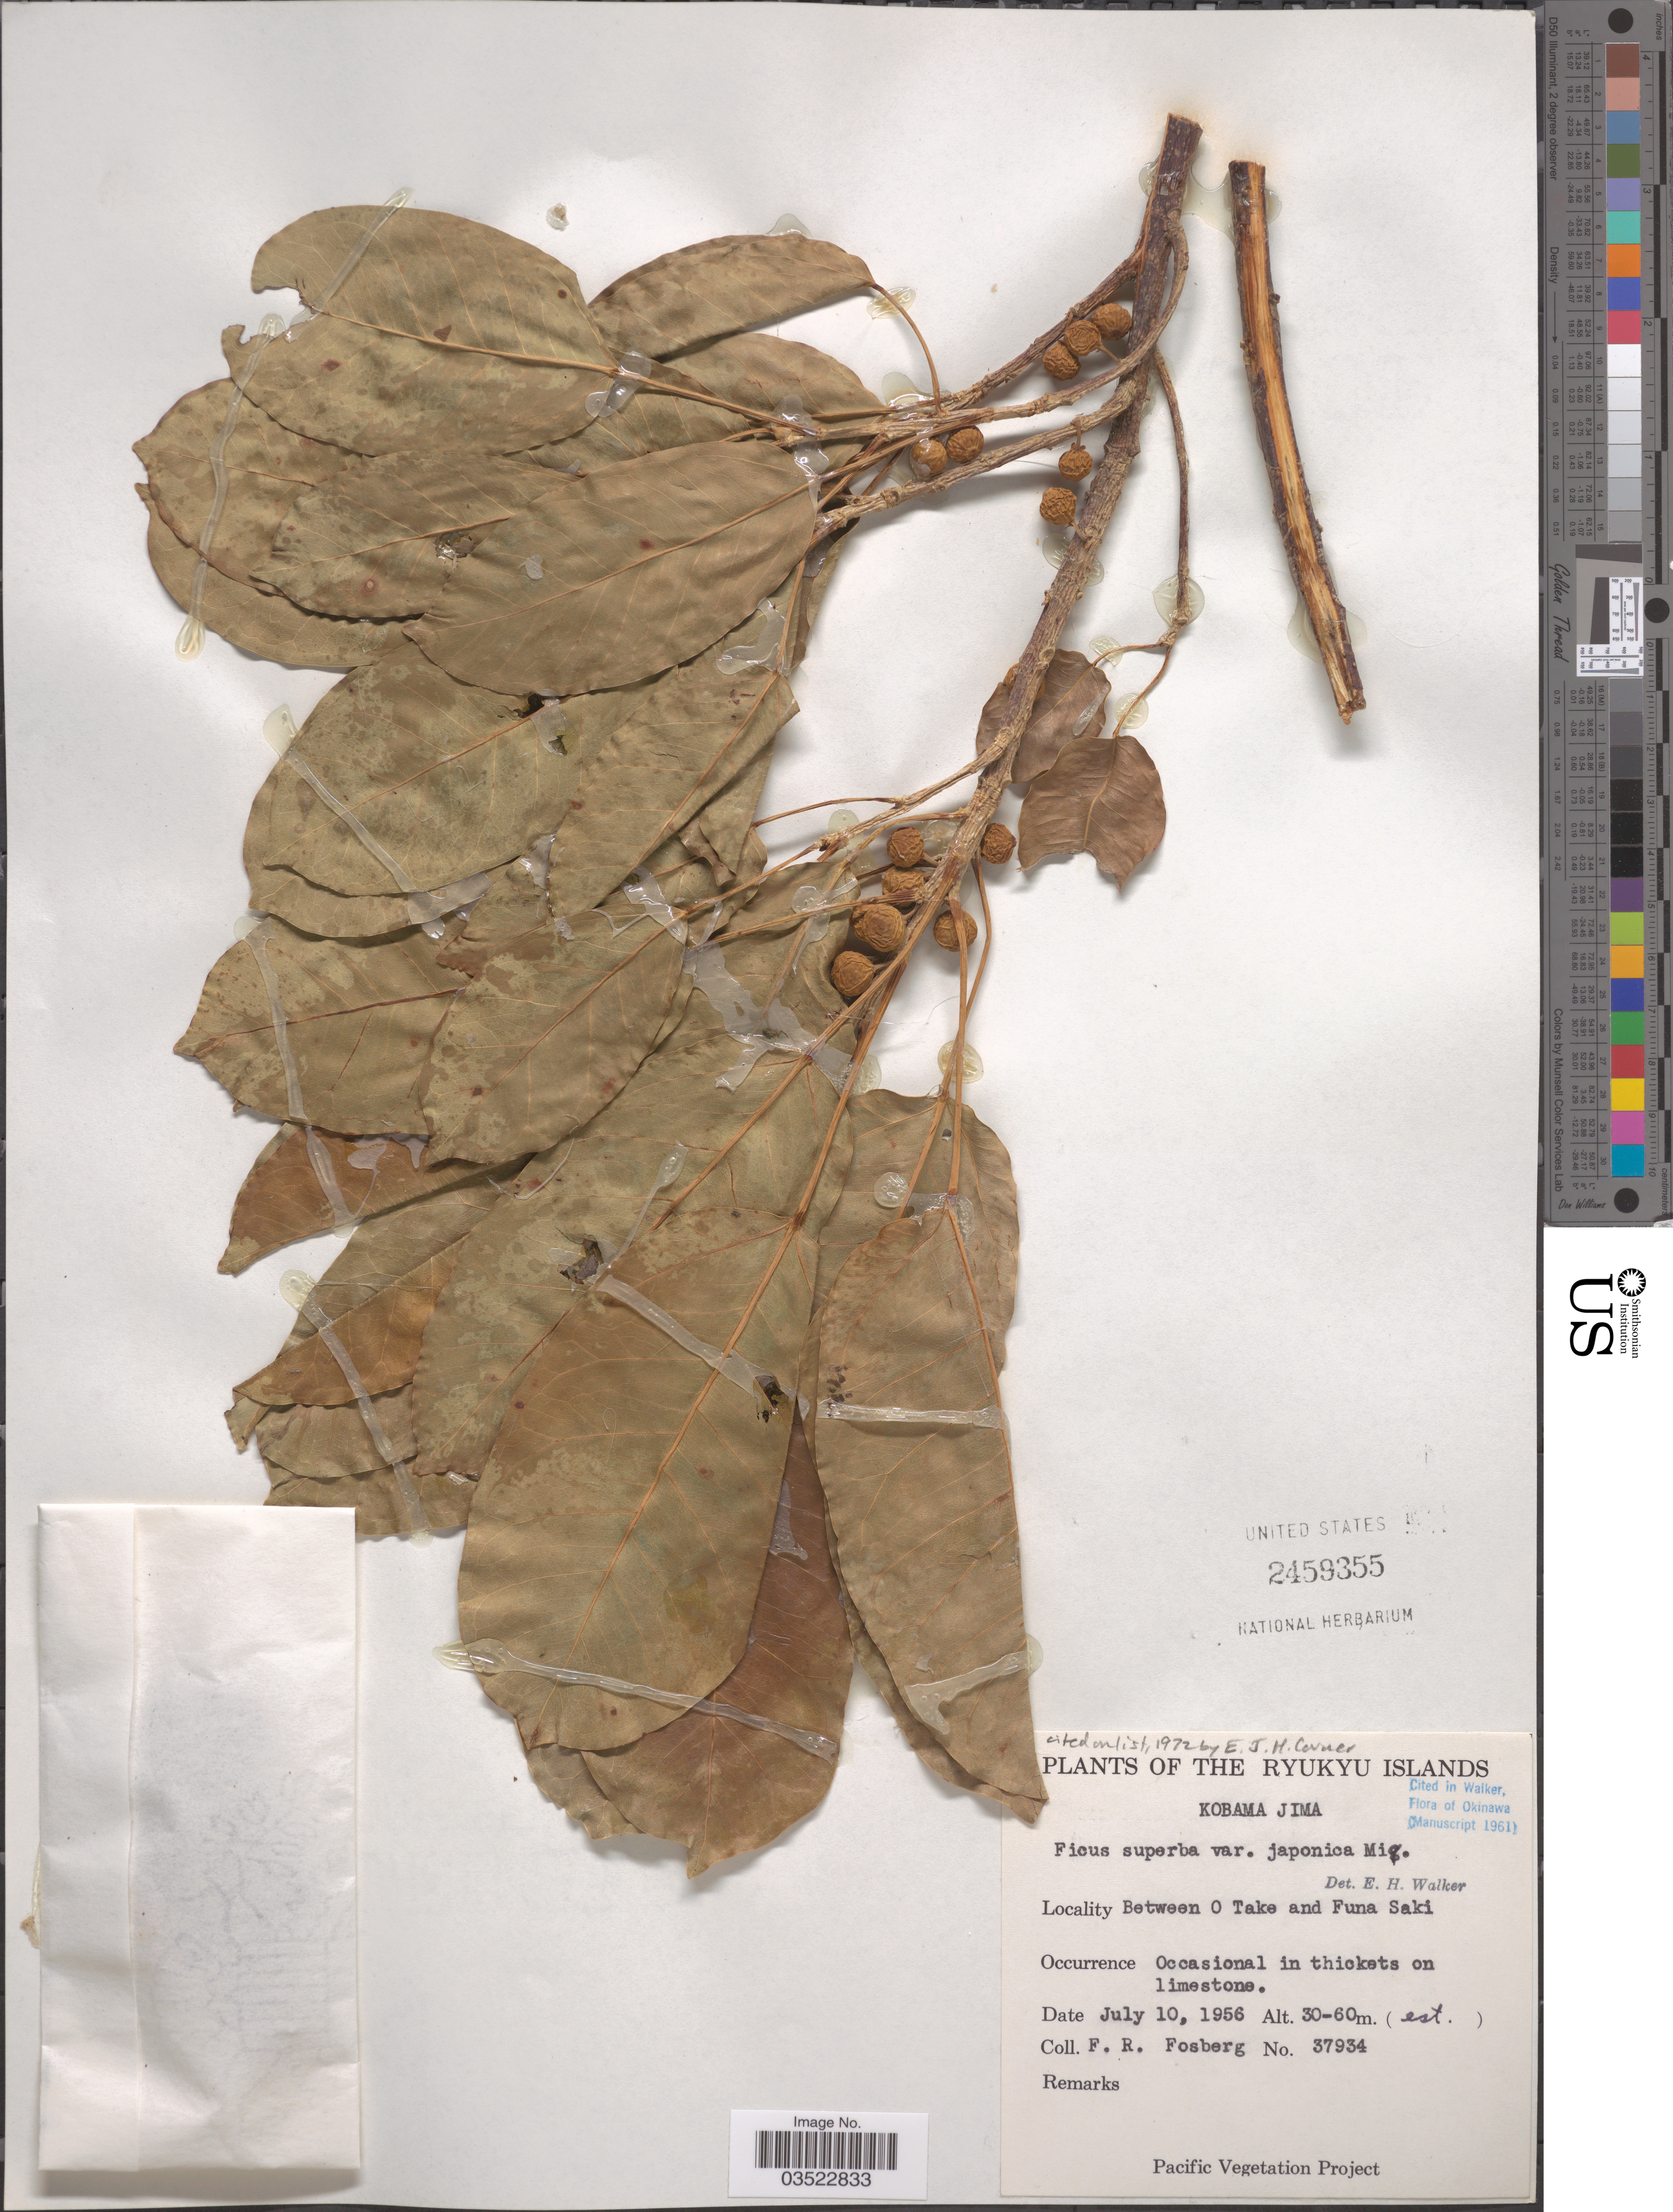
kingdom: Plantae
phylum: Tracheophyta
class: Magnoliopsida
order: Rosales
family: Moraceae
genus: Ficus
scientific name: Ficus superba var. japonica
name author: Miq.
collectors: F. R. Fosberg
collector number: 37934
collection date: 1956-07-10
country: Japan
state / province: Okinawa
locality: Ryukyu Islands. Kobama Jima. Between O Take and Funa Saki.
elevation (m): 30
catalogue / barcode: US 2459355